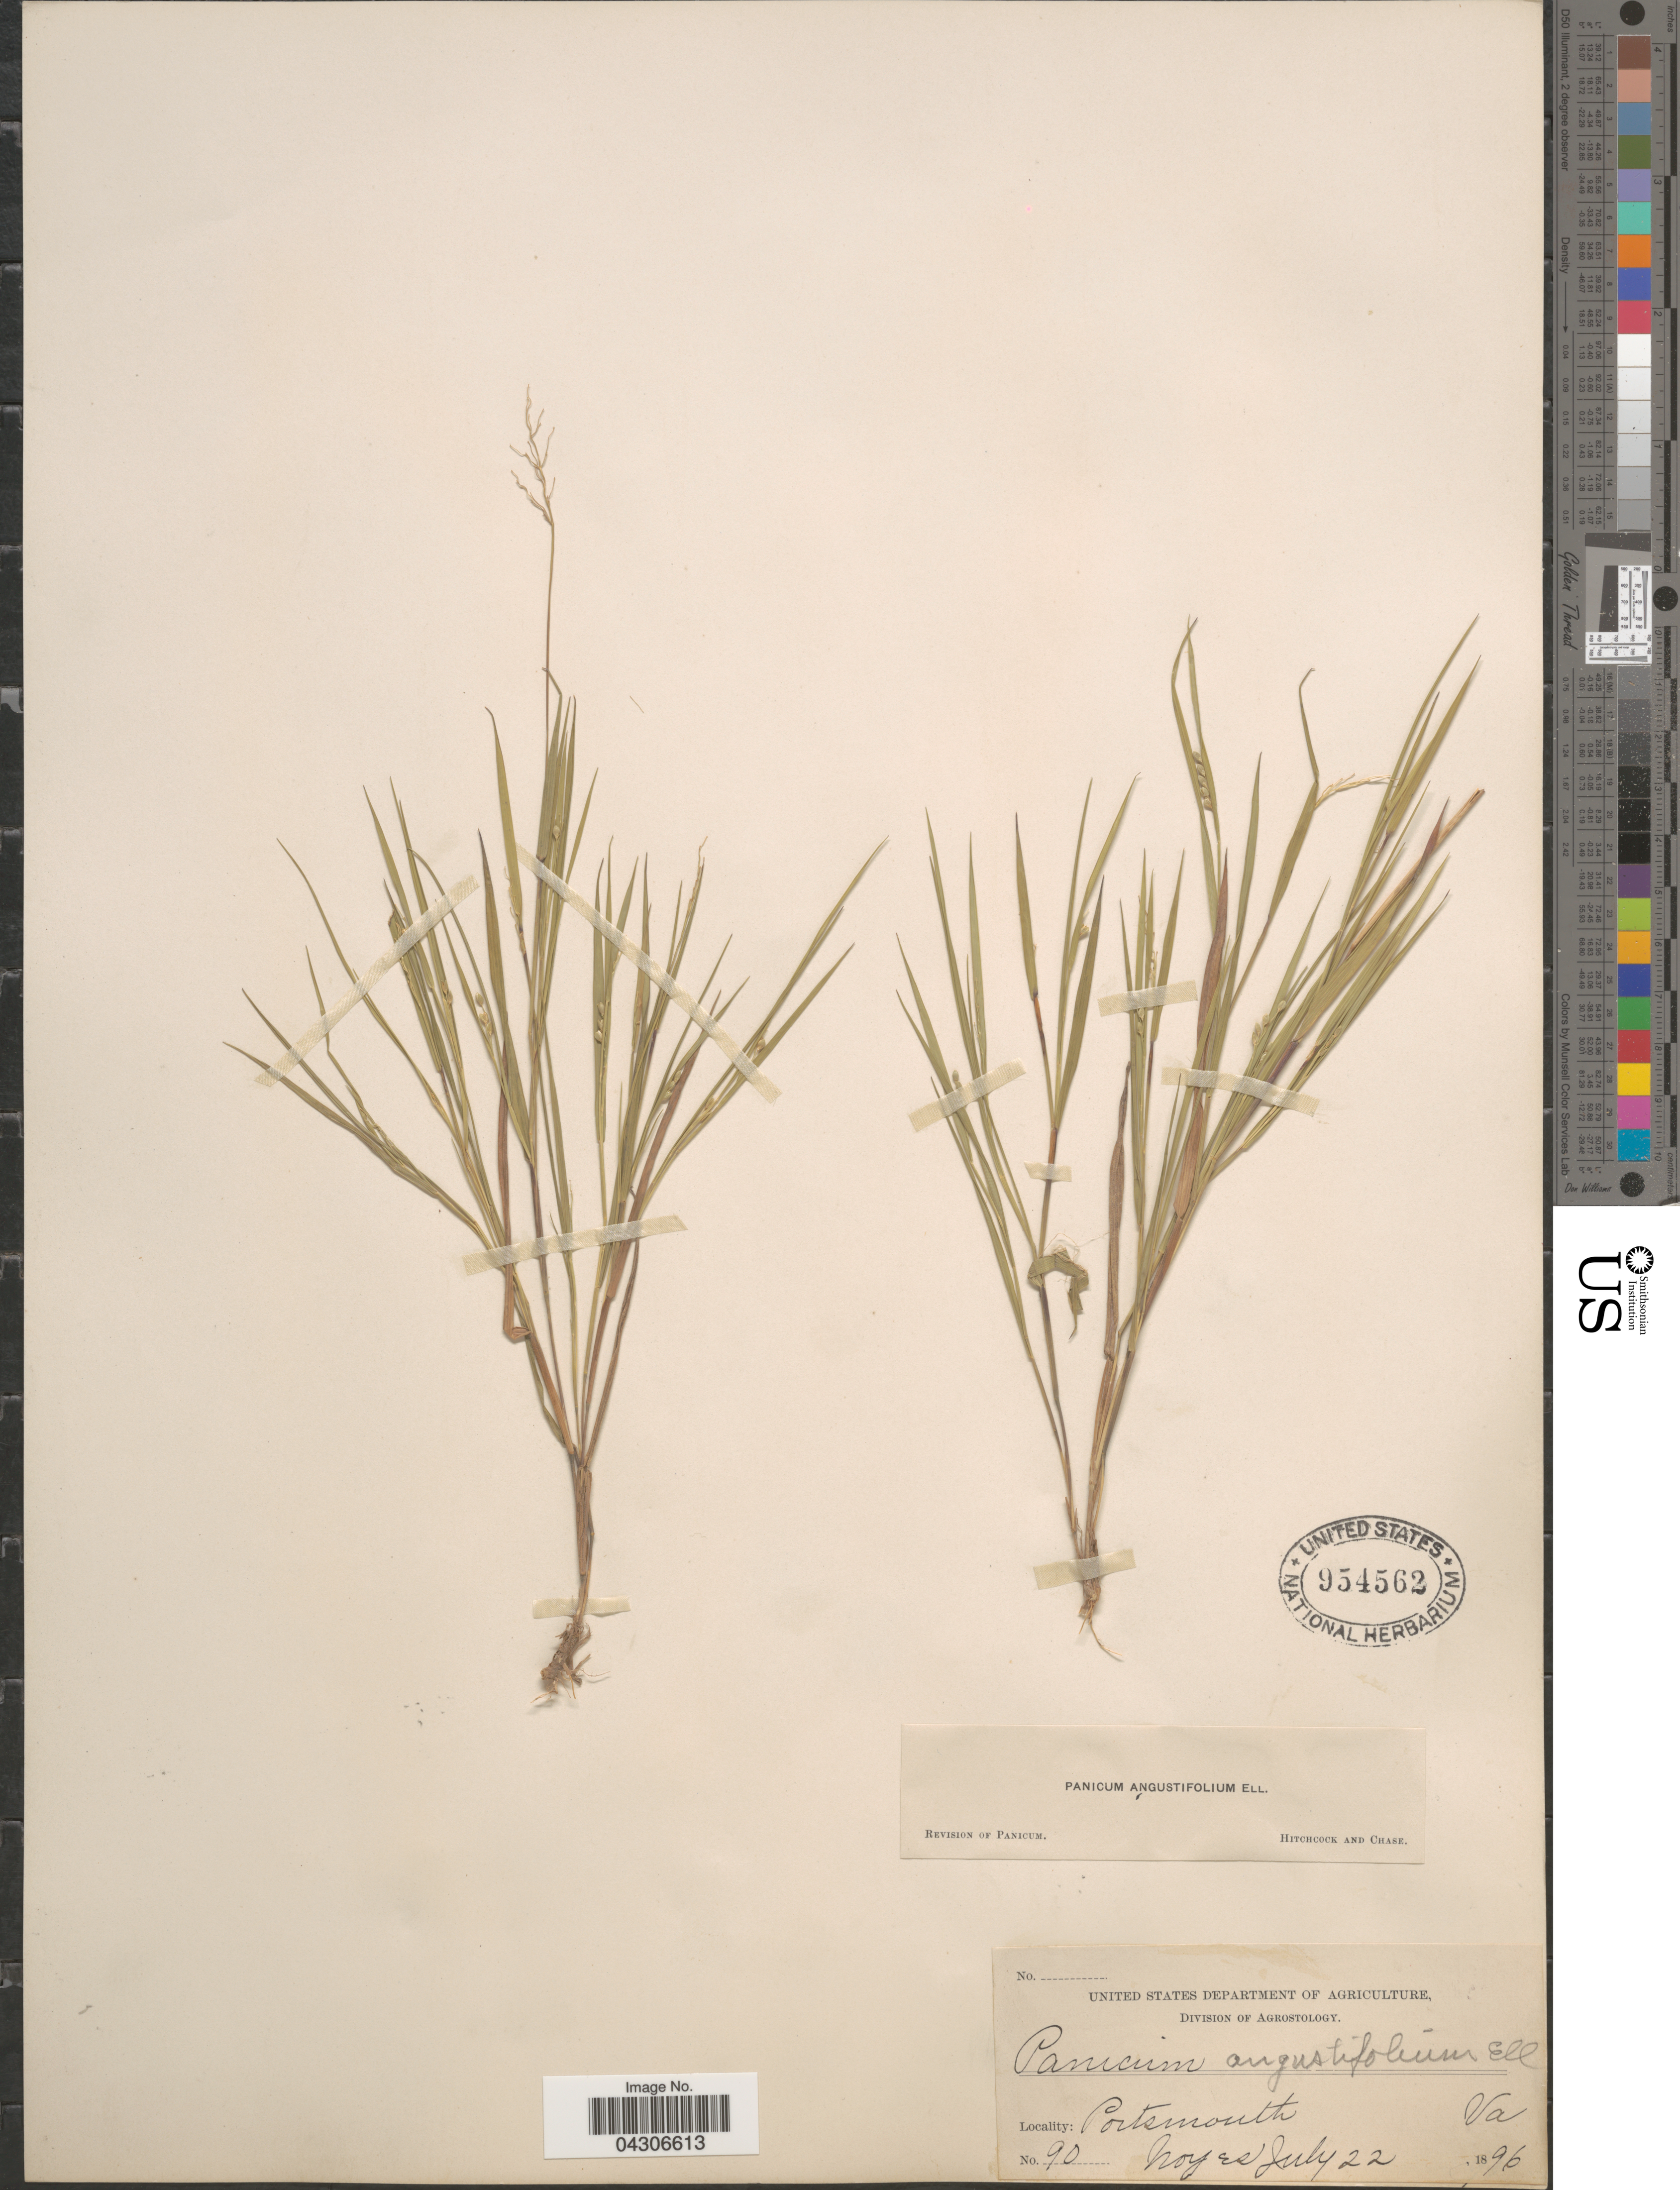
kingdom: Plantae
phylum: Tracheophyta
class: Liliopsida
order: Poales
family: Poaceae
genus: Dichanthelium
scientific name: Dichanthelium aciculare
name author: (Desv. ex Poir.) Gould & C.A. Clark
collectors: Noyes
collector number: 90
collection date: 1896-07-22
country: United States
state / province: Virginia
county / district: City of Portsmouth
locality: Portsmouth.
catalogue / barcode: US 954562